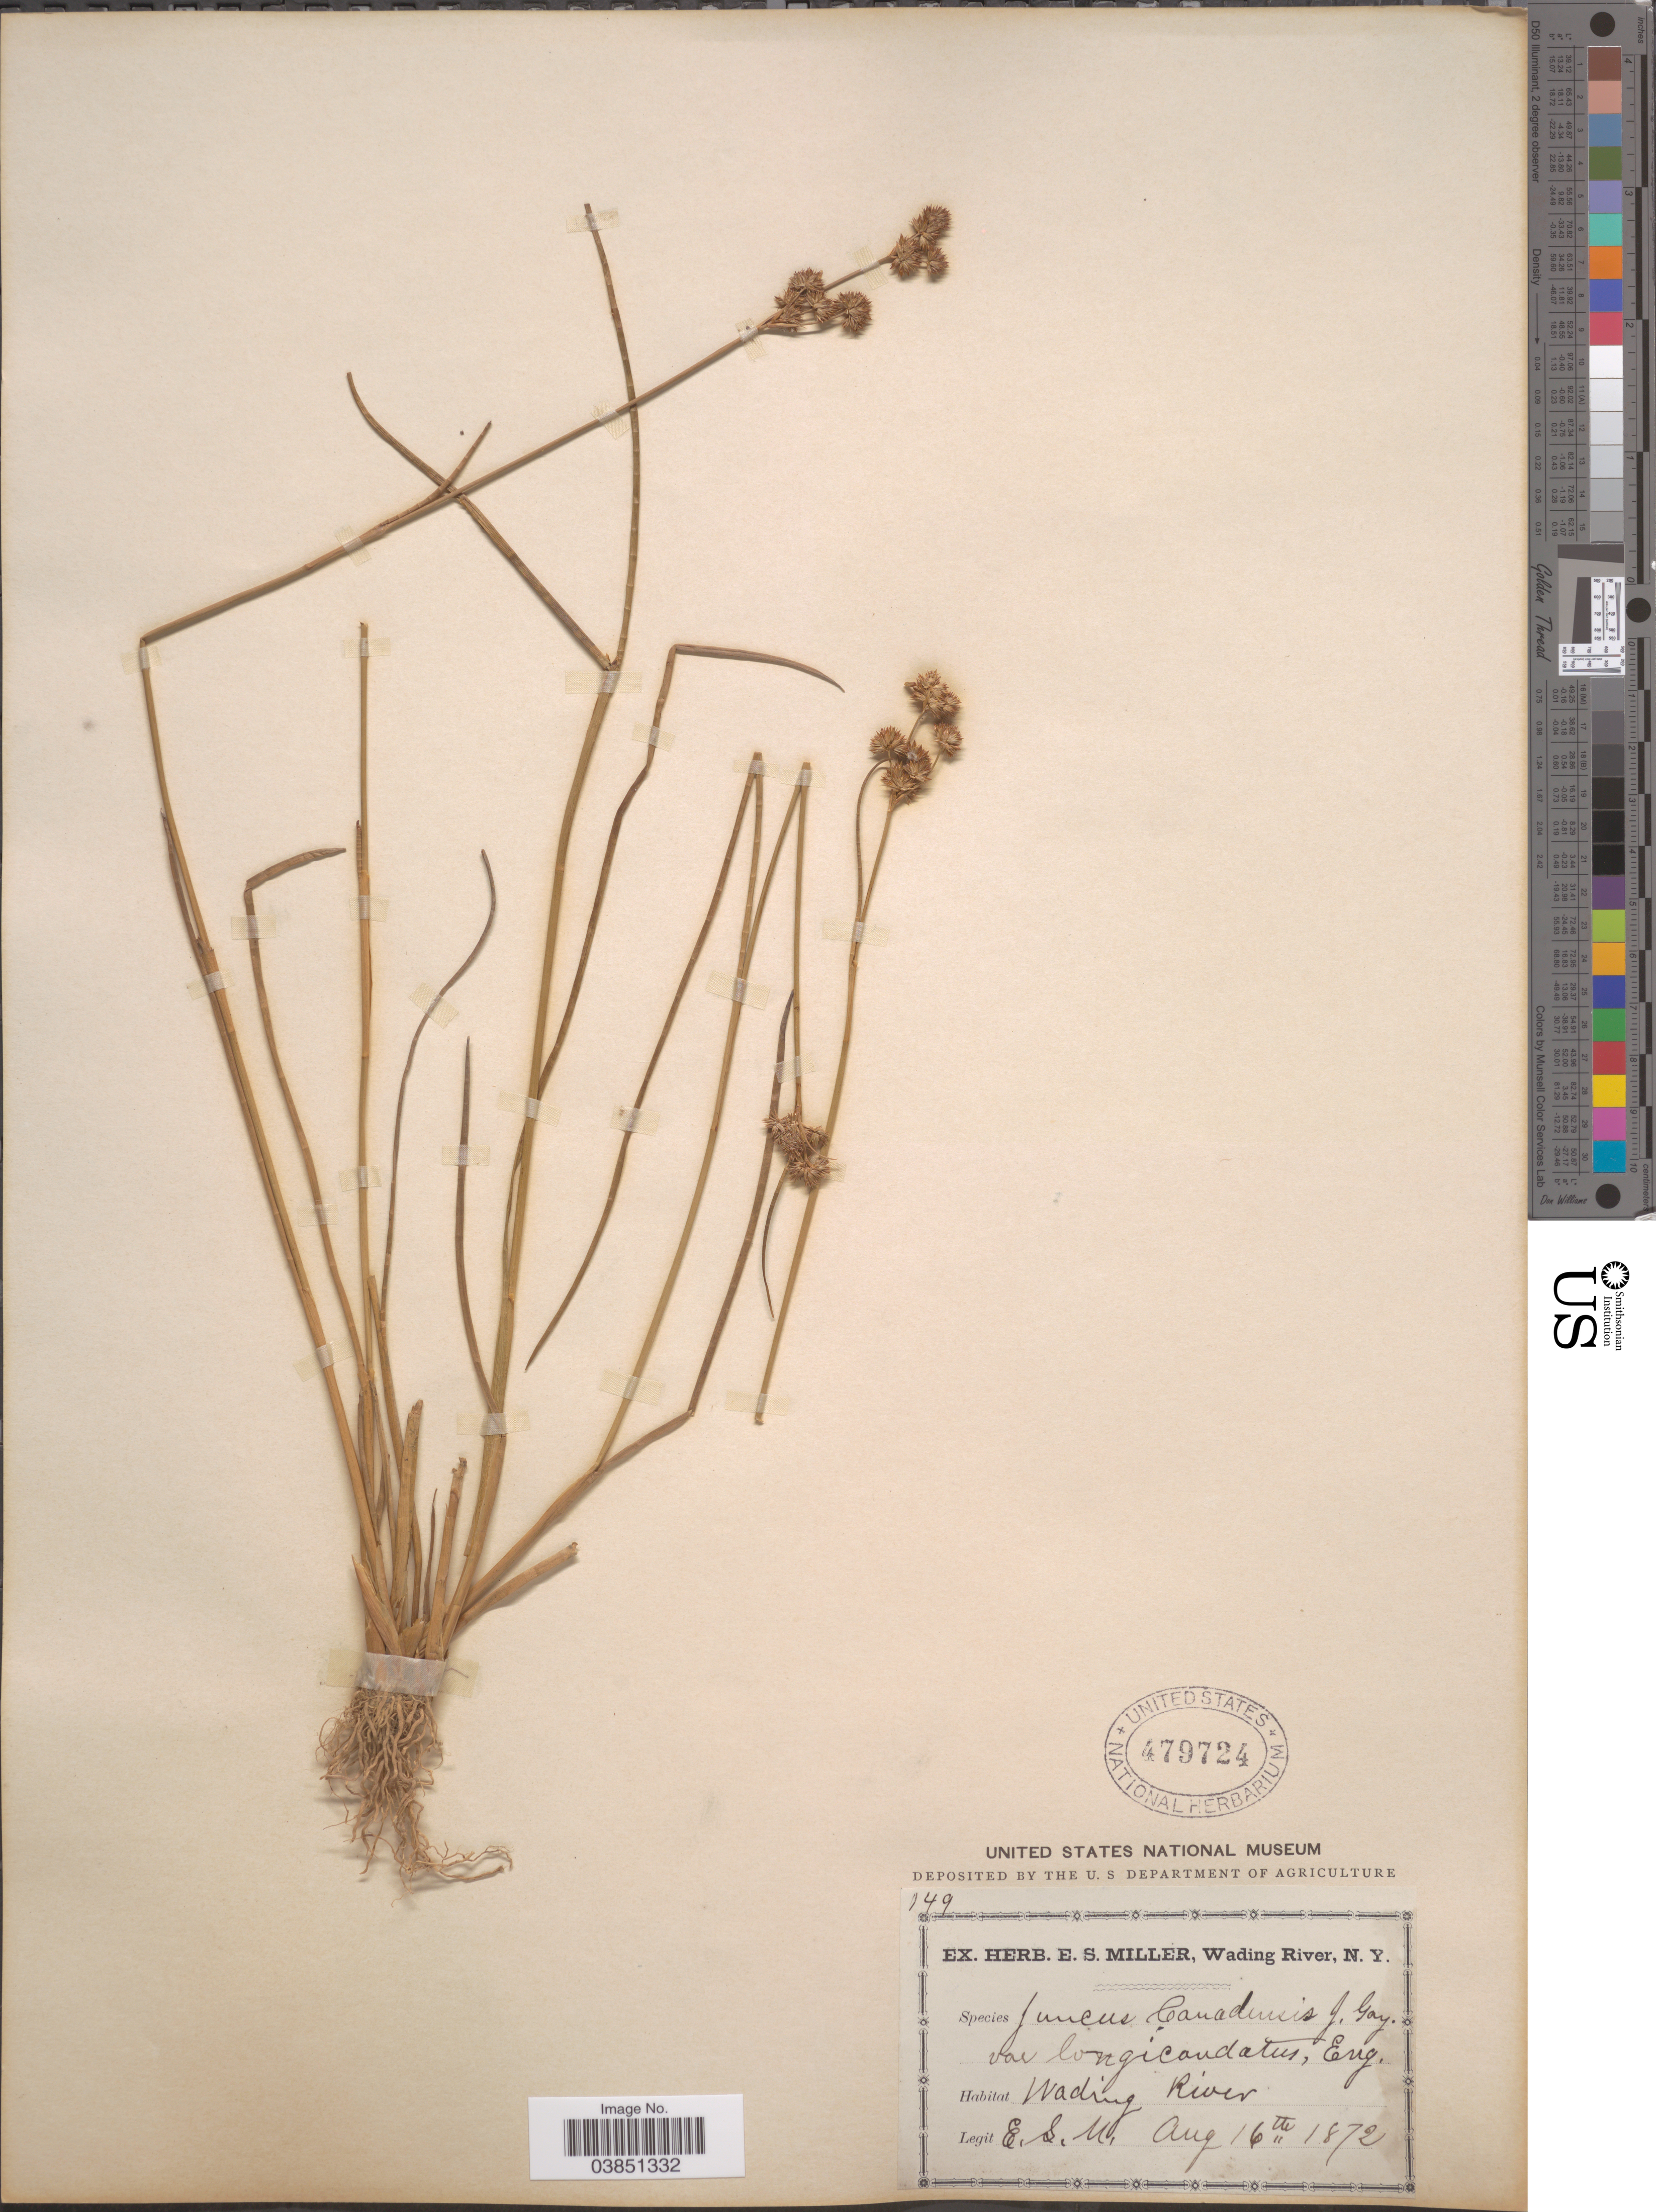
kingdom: Plantae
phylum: Tracheophyta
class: Liliopsida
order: Poales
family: Juncaceae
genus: Juncus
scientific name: Juncus canadensis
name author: J. Gay ex Laharpe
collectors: E. S. Miller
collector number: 149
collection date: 1872-08-16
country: United States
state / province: New York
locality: Wading River.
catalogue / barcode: US 479724